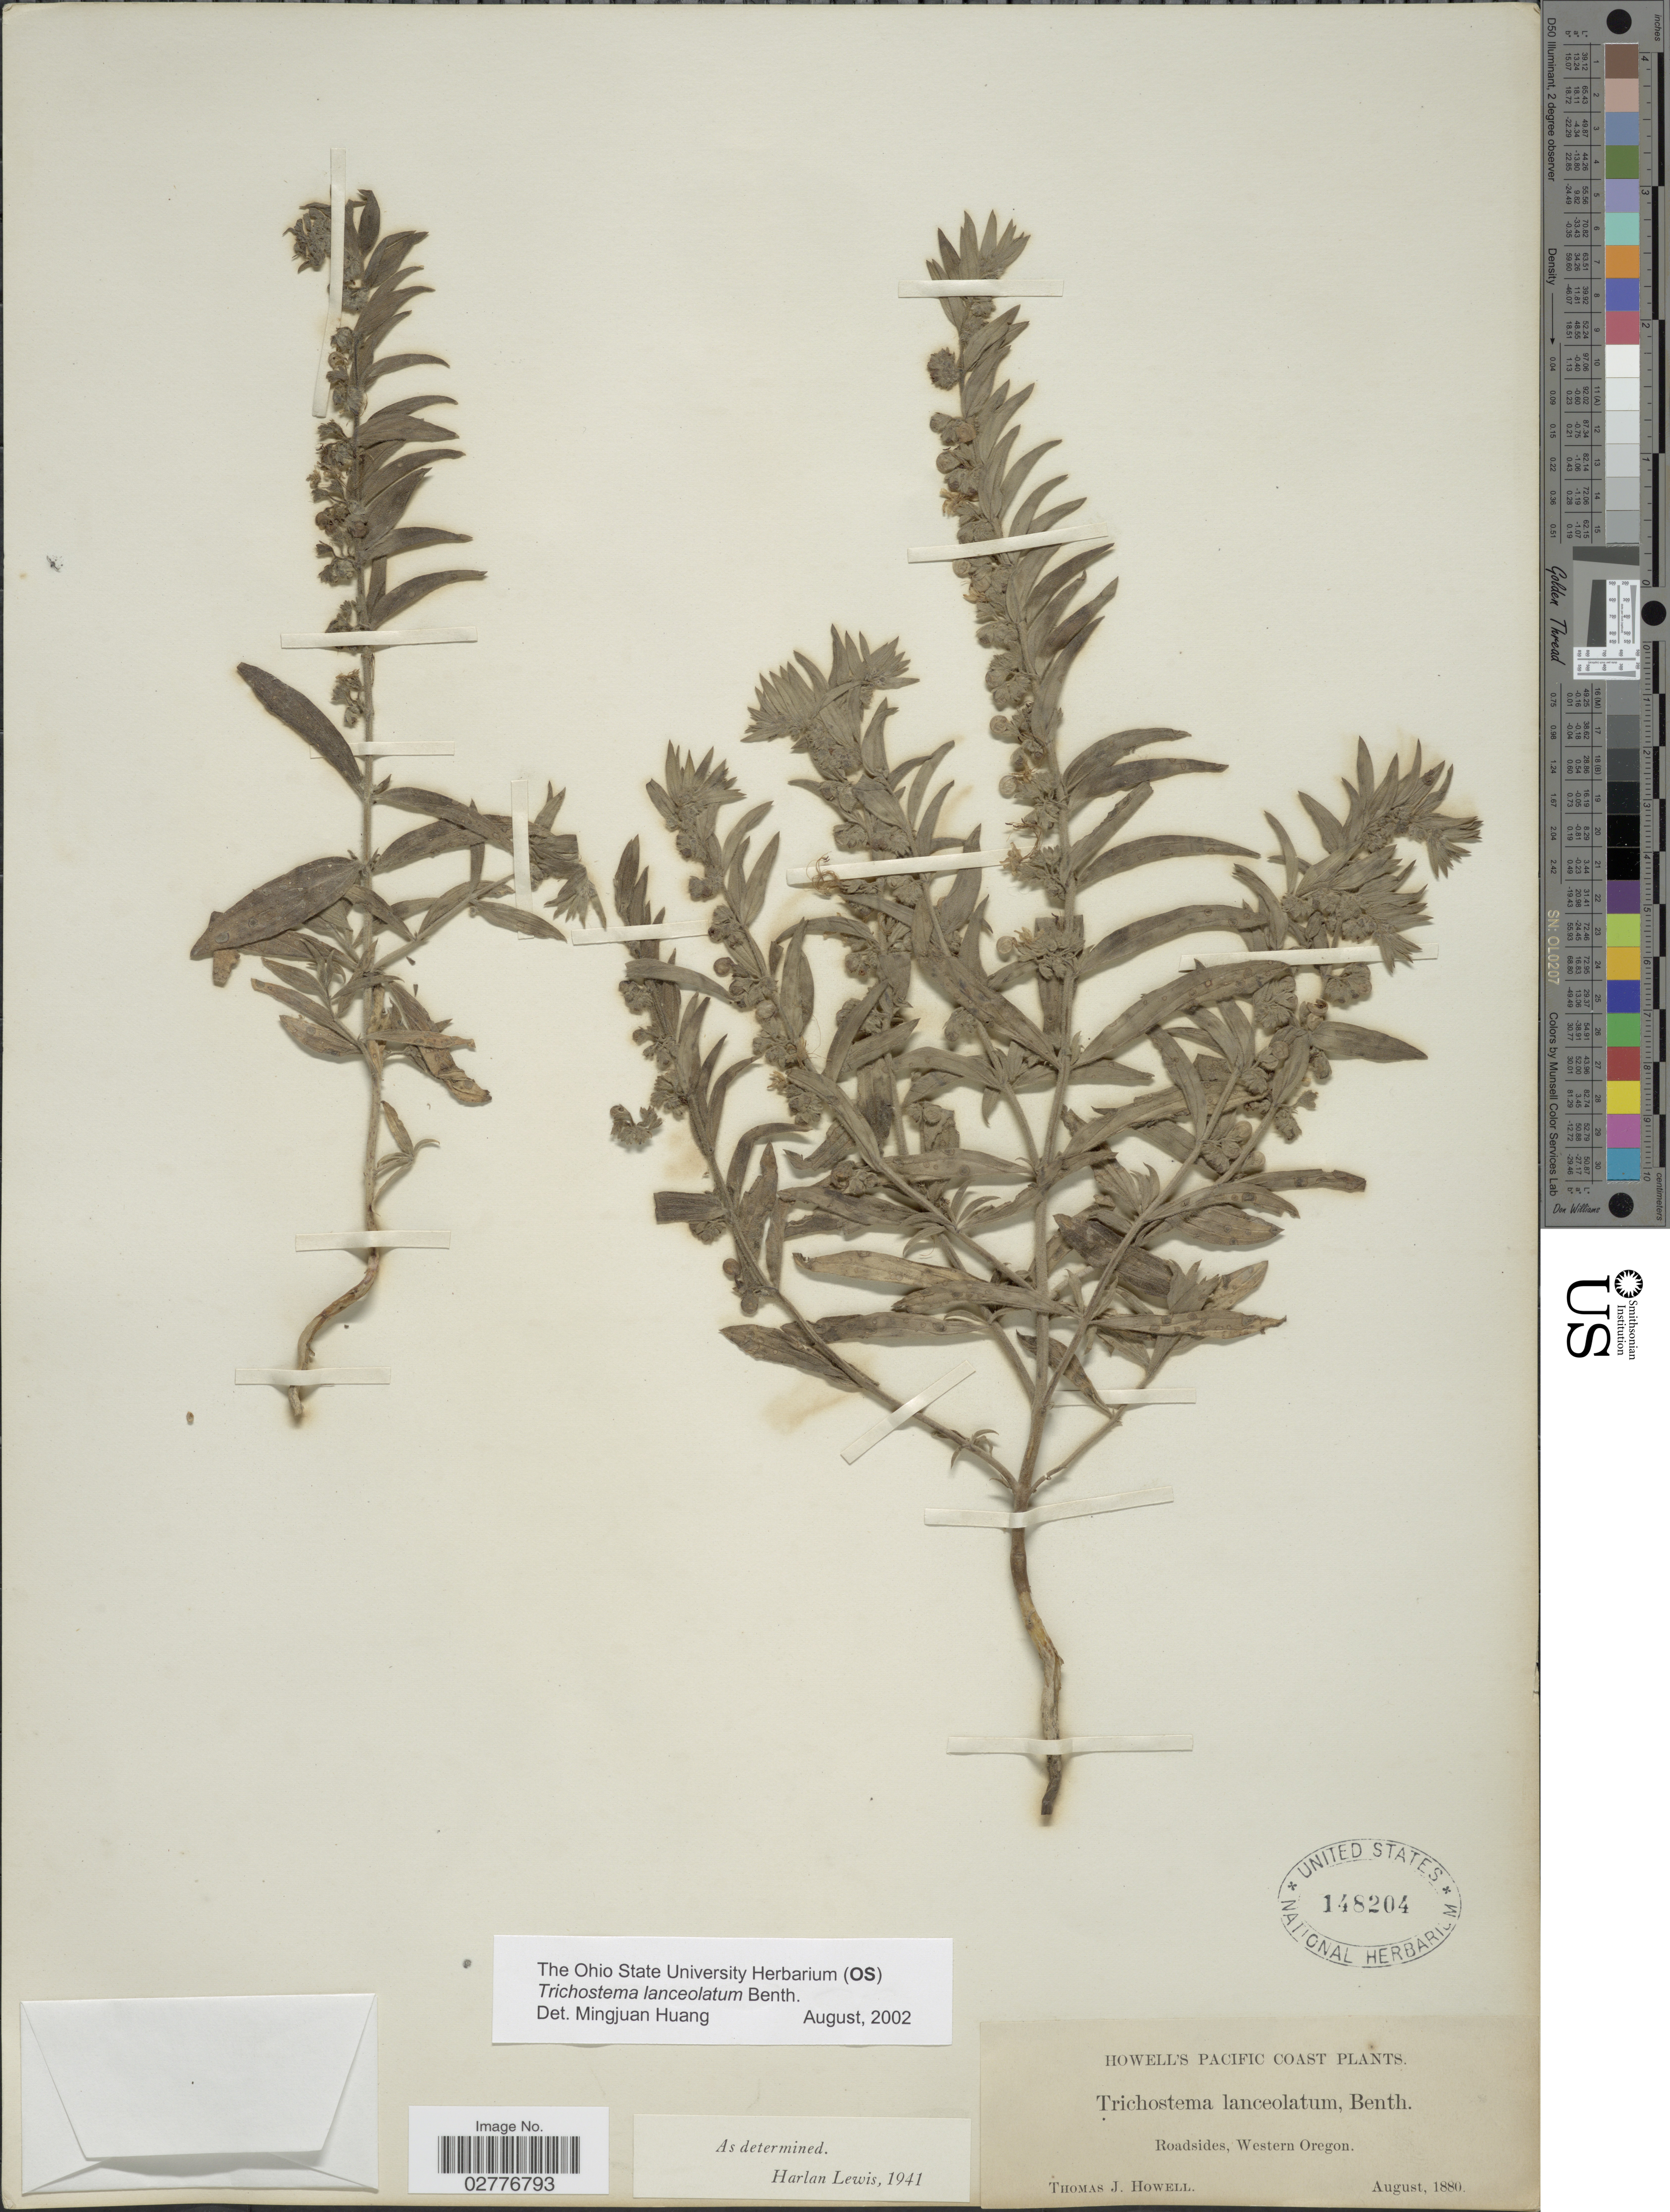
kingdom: Plantae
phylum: Tracheophyta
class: Magnoliopsida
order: Lamiales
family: Lamiaceae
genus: Trichostema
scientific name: Trichostema lanceolatum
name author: Benth.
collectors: T. J. Howell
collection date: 1880-08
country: United States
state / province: Oregon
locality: Pacific Coast. Roadsides, Western Oregon.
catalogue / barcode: US 148204